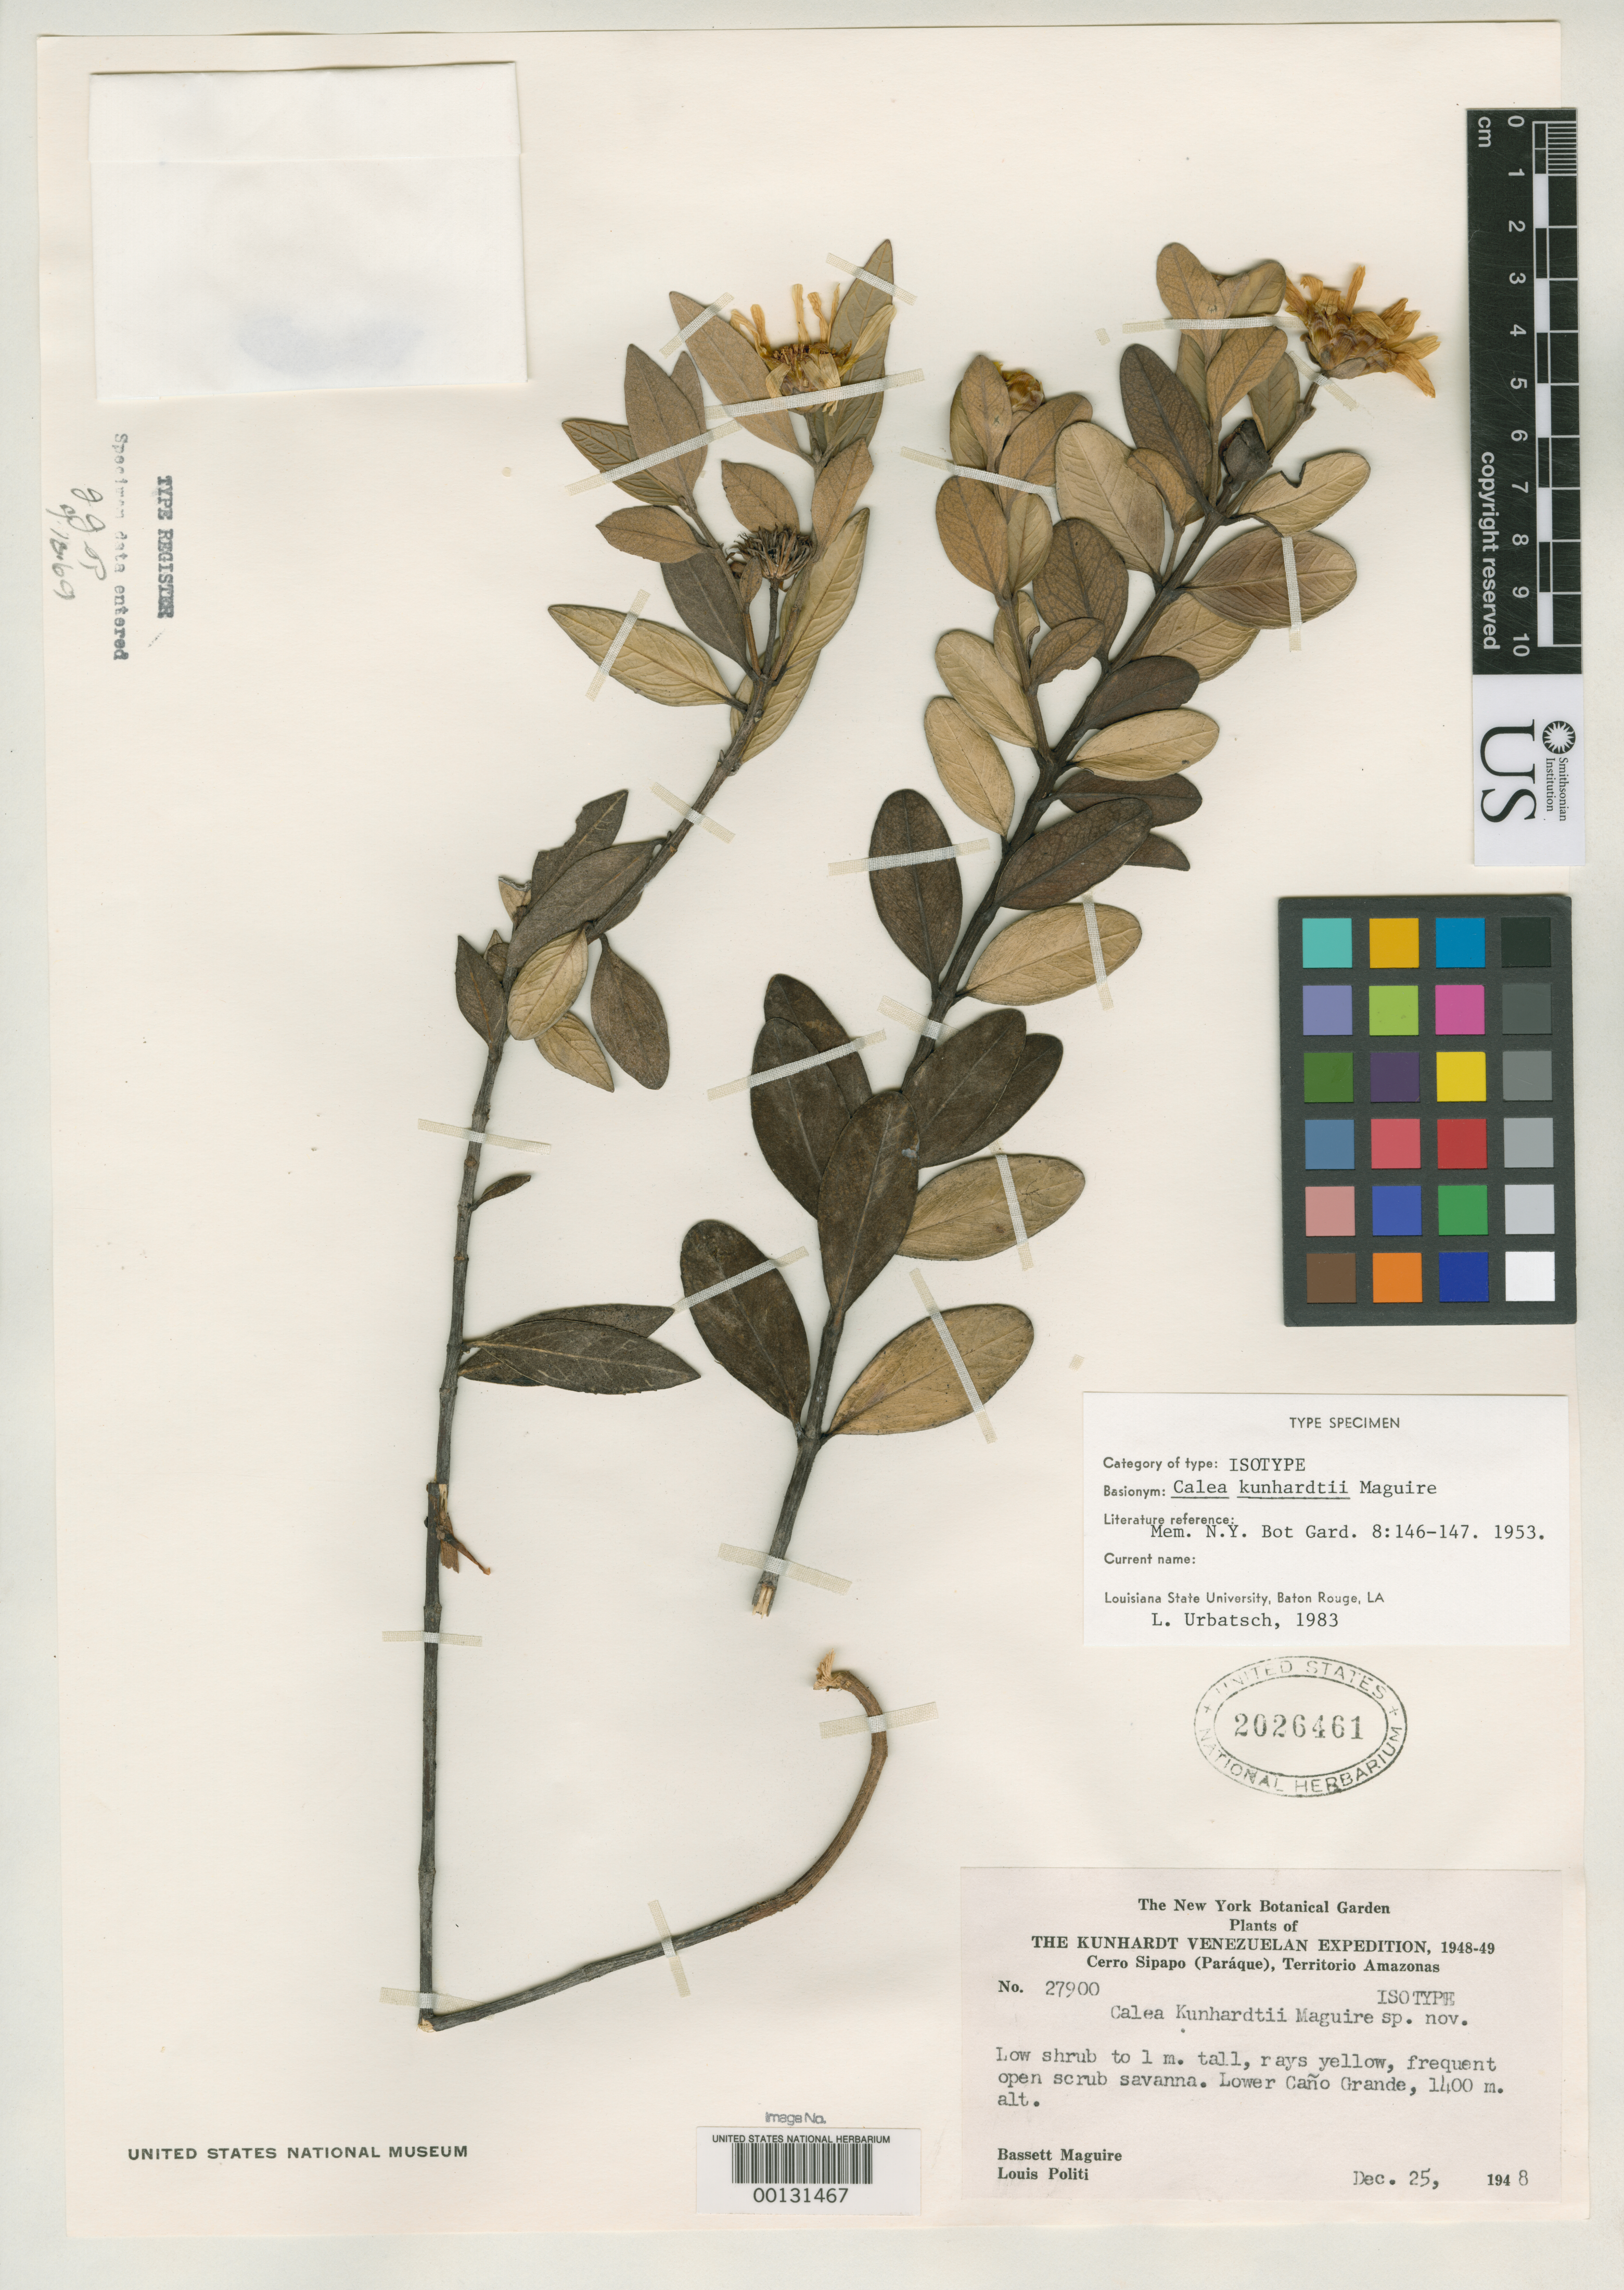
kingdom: Plantae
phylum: Tracheophyta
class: Magnoliopsida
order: Asterales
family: Asteraceae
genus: Calea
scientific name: Calea kunhardtii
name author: Maguire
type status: Isotype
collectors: B. Maguire & L. Politi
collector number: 27900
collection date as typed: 25 Dec 1948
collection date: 1948-12-25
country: Venezuela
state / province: Amazonas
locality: Lower Cano Negro.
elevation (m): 1400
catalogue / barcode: US 2026461